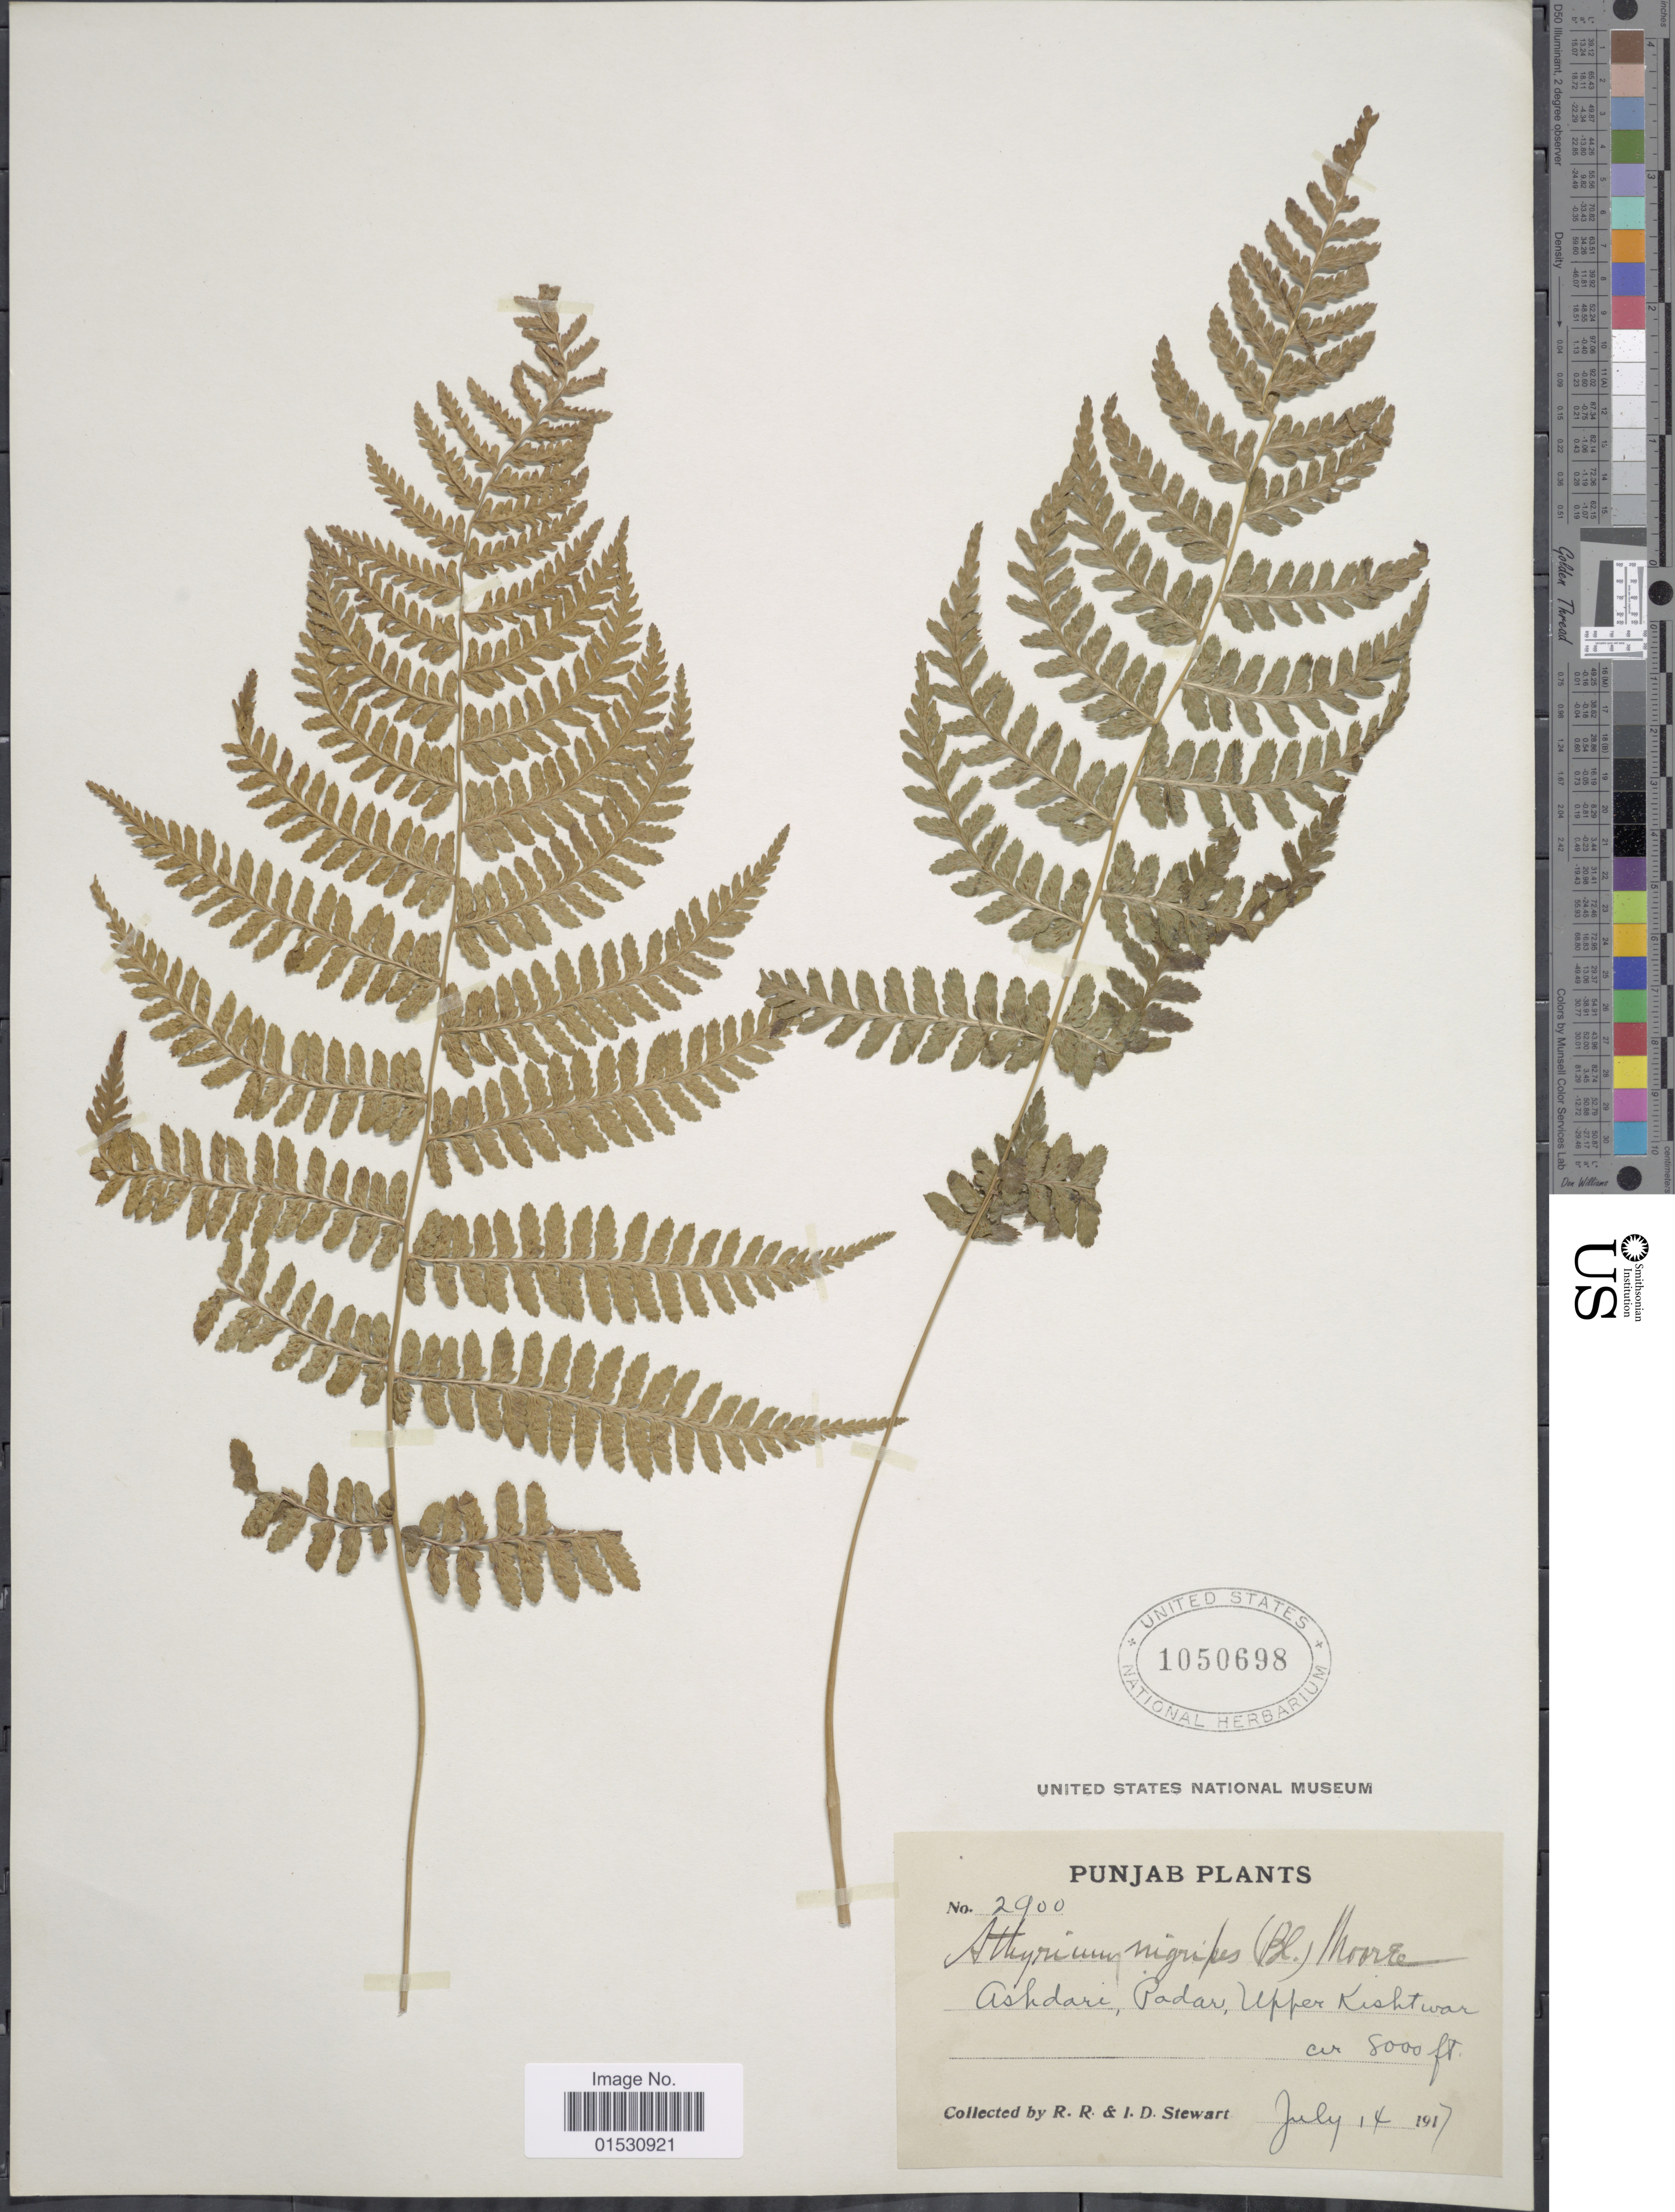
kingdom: Plantae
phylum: Tracheophyta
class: Polypodiopsida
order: Polypodiales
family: Athyriaceae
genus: Athyrium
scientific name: Athyrium nigripes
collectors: R. R. Stewart & I. Stewart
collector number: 2900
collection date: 1917-07-14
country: India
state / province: Punjab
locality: Ashdari, Padar, Upper Kishtwar.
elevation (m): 2438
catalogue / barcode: US 1050698